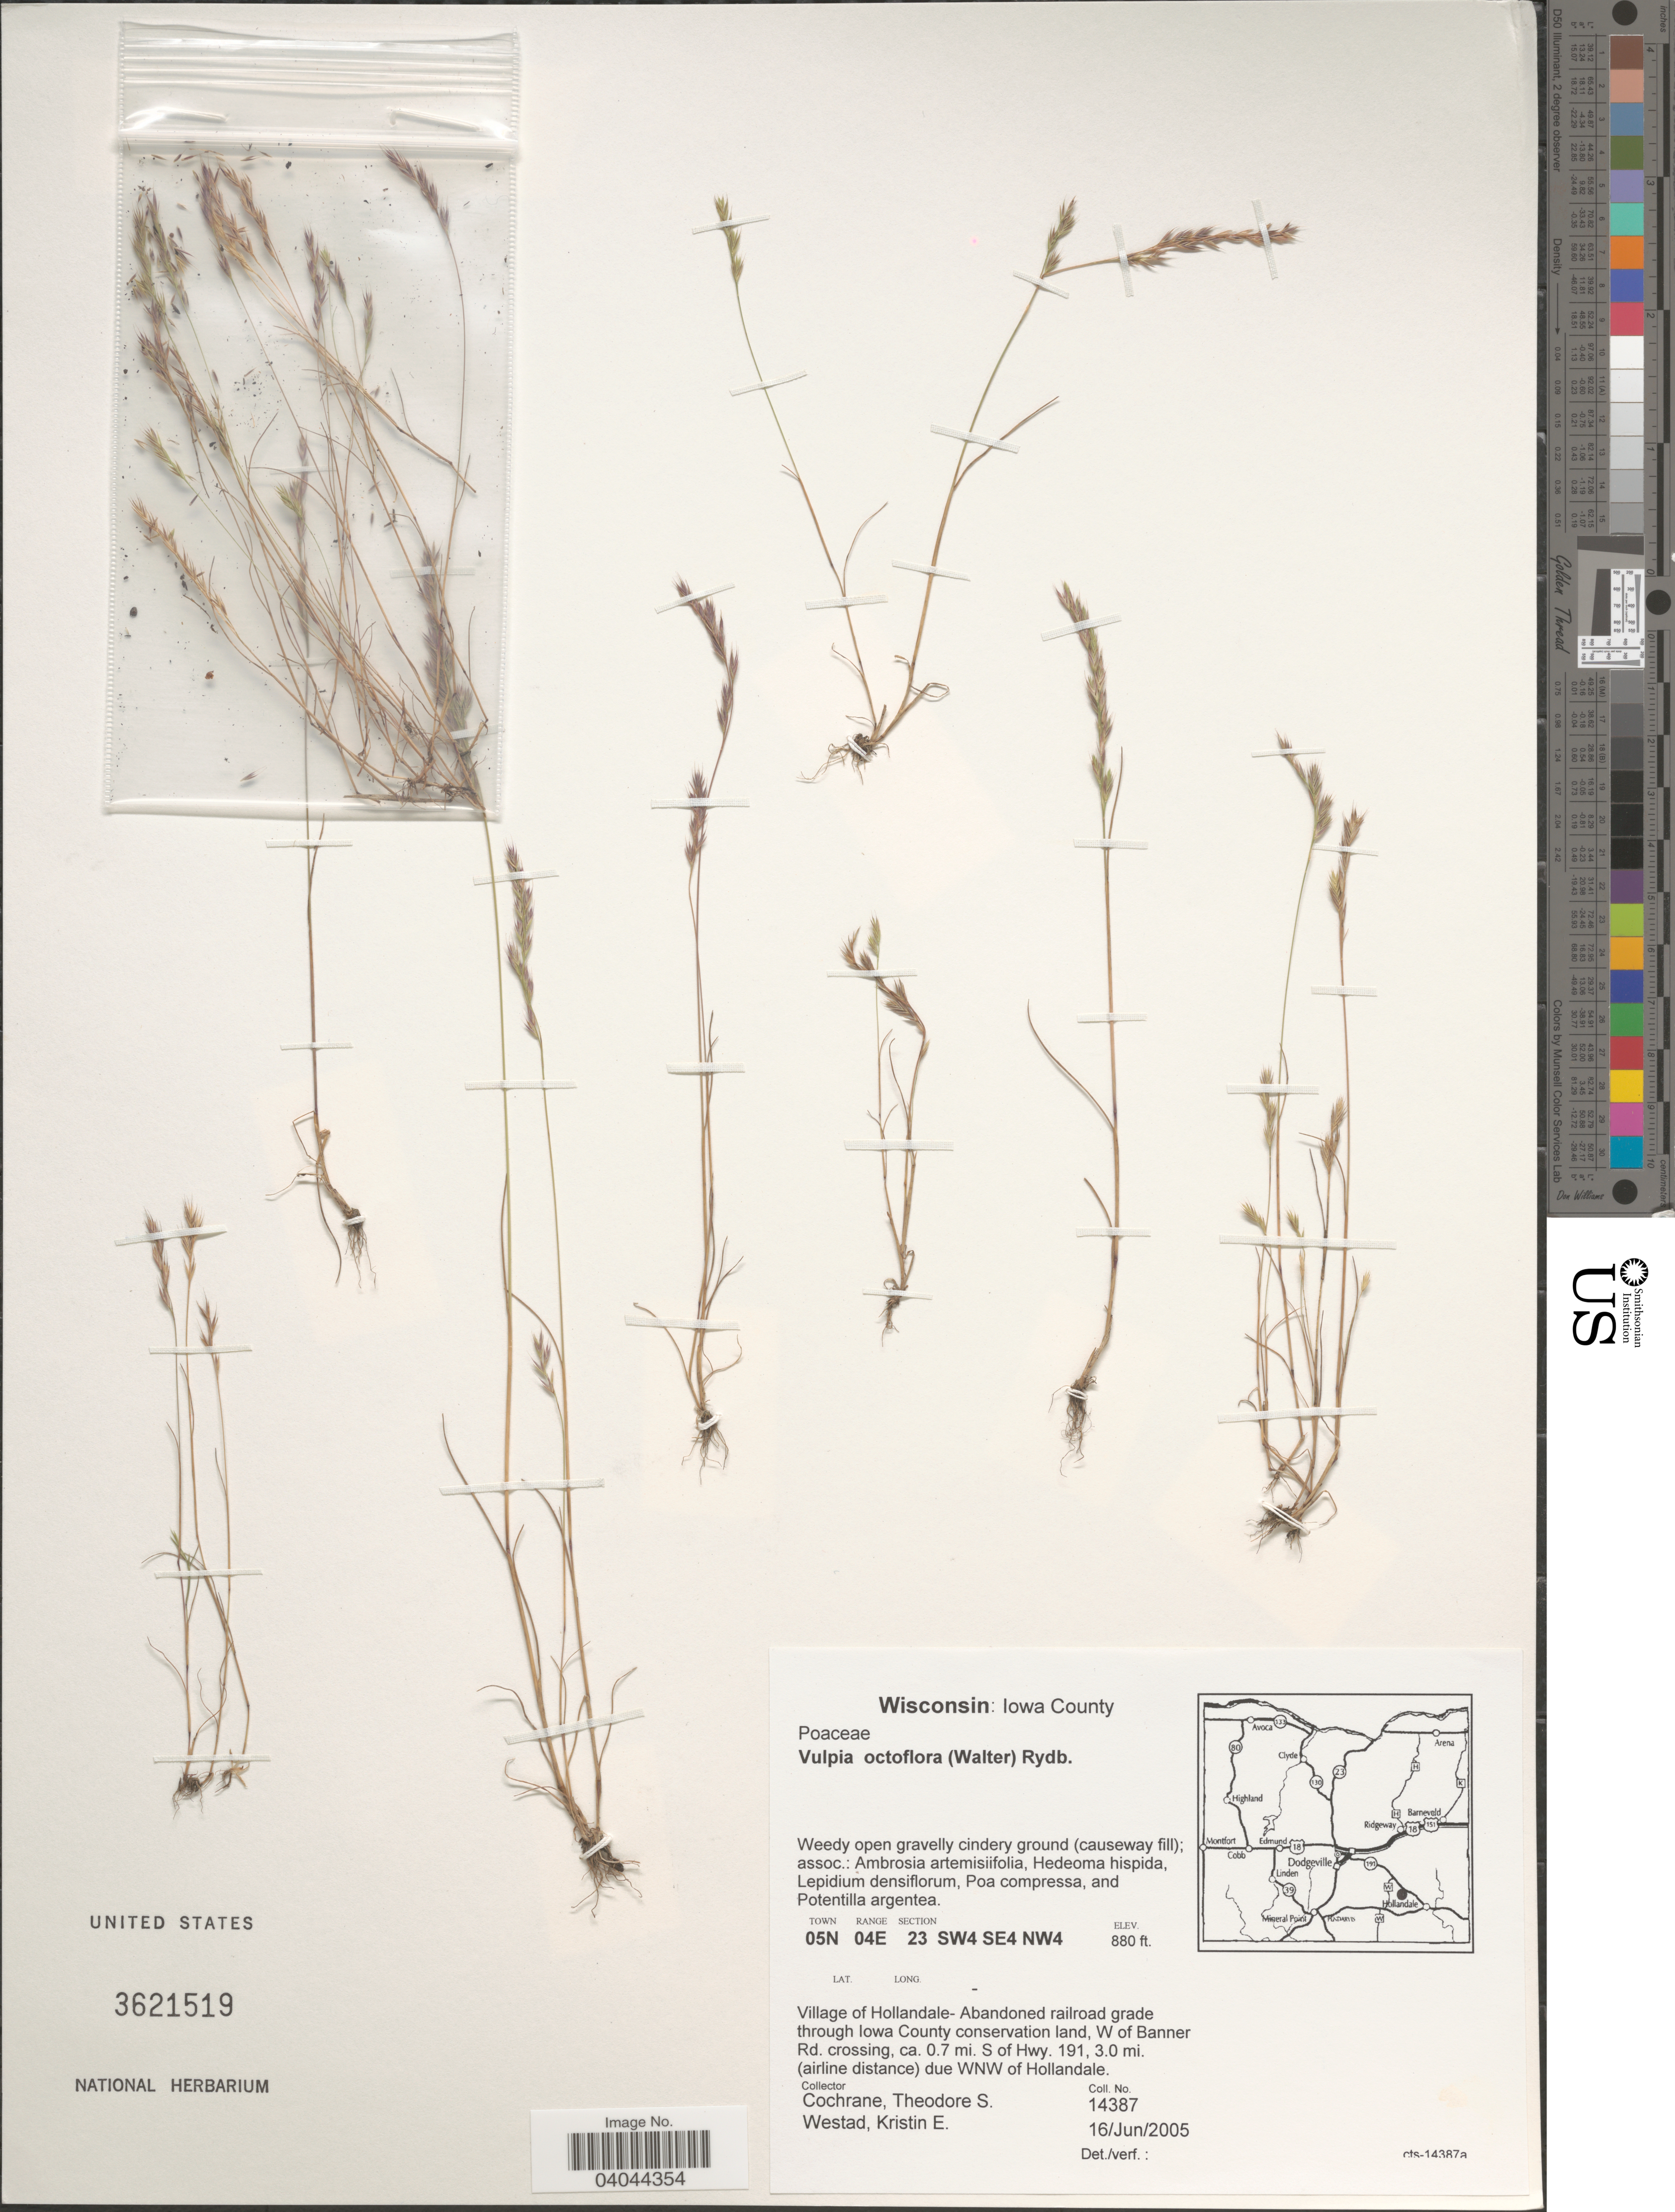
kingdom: Plantae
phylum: Tracheophyta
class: Liliopsida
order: Poales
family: Poaceae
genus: Festuca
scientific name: Festuca octoflora var. octoflora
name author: Walter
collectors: T. S. Cochrane & K. Westad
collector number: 14387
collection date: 2005-06-16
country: United States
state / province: Wisconsin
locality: Iowa County. Village of Hollandale- Abandoned railroad grade through Iowa County conservation land, W of Banner Rd. crossing, ca. 0.7 mi. S of Hwy. 191, 3.0 mi. (airline distance) due WNW of Hollandale. Town 05N Range 04E Section 23 SW4 SE4 NW4.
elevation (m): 268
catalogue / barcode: US 3621519